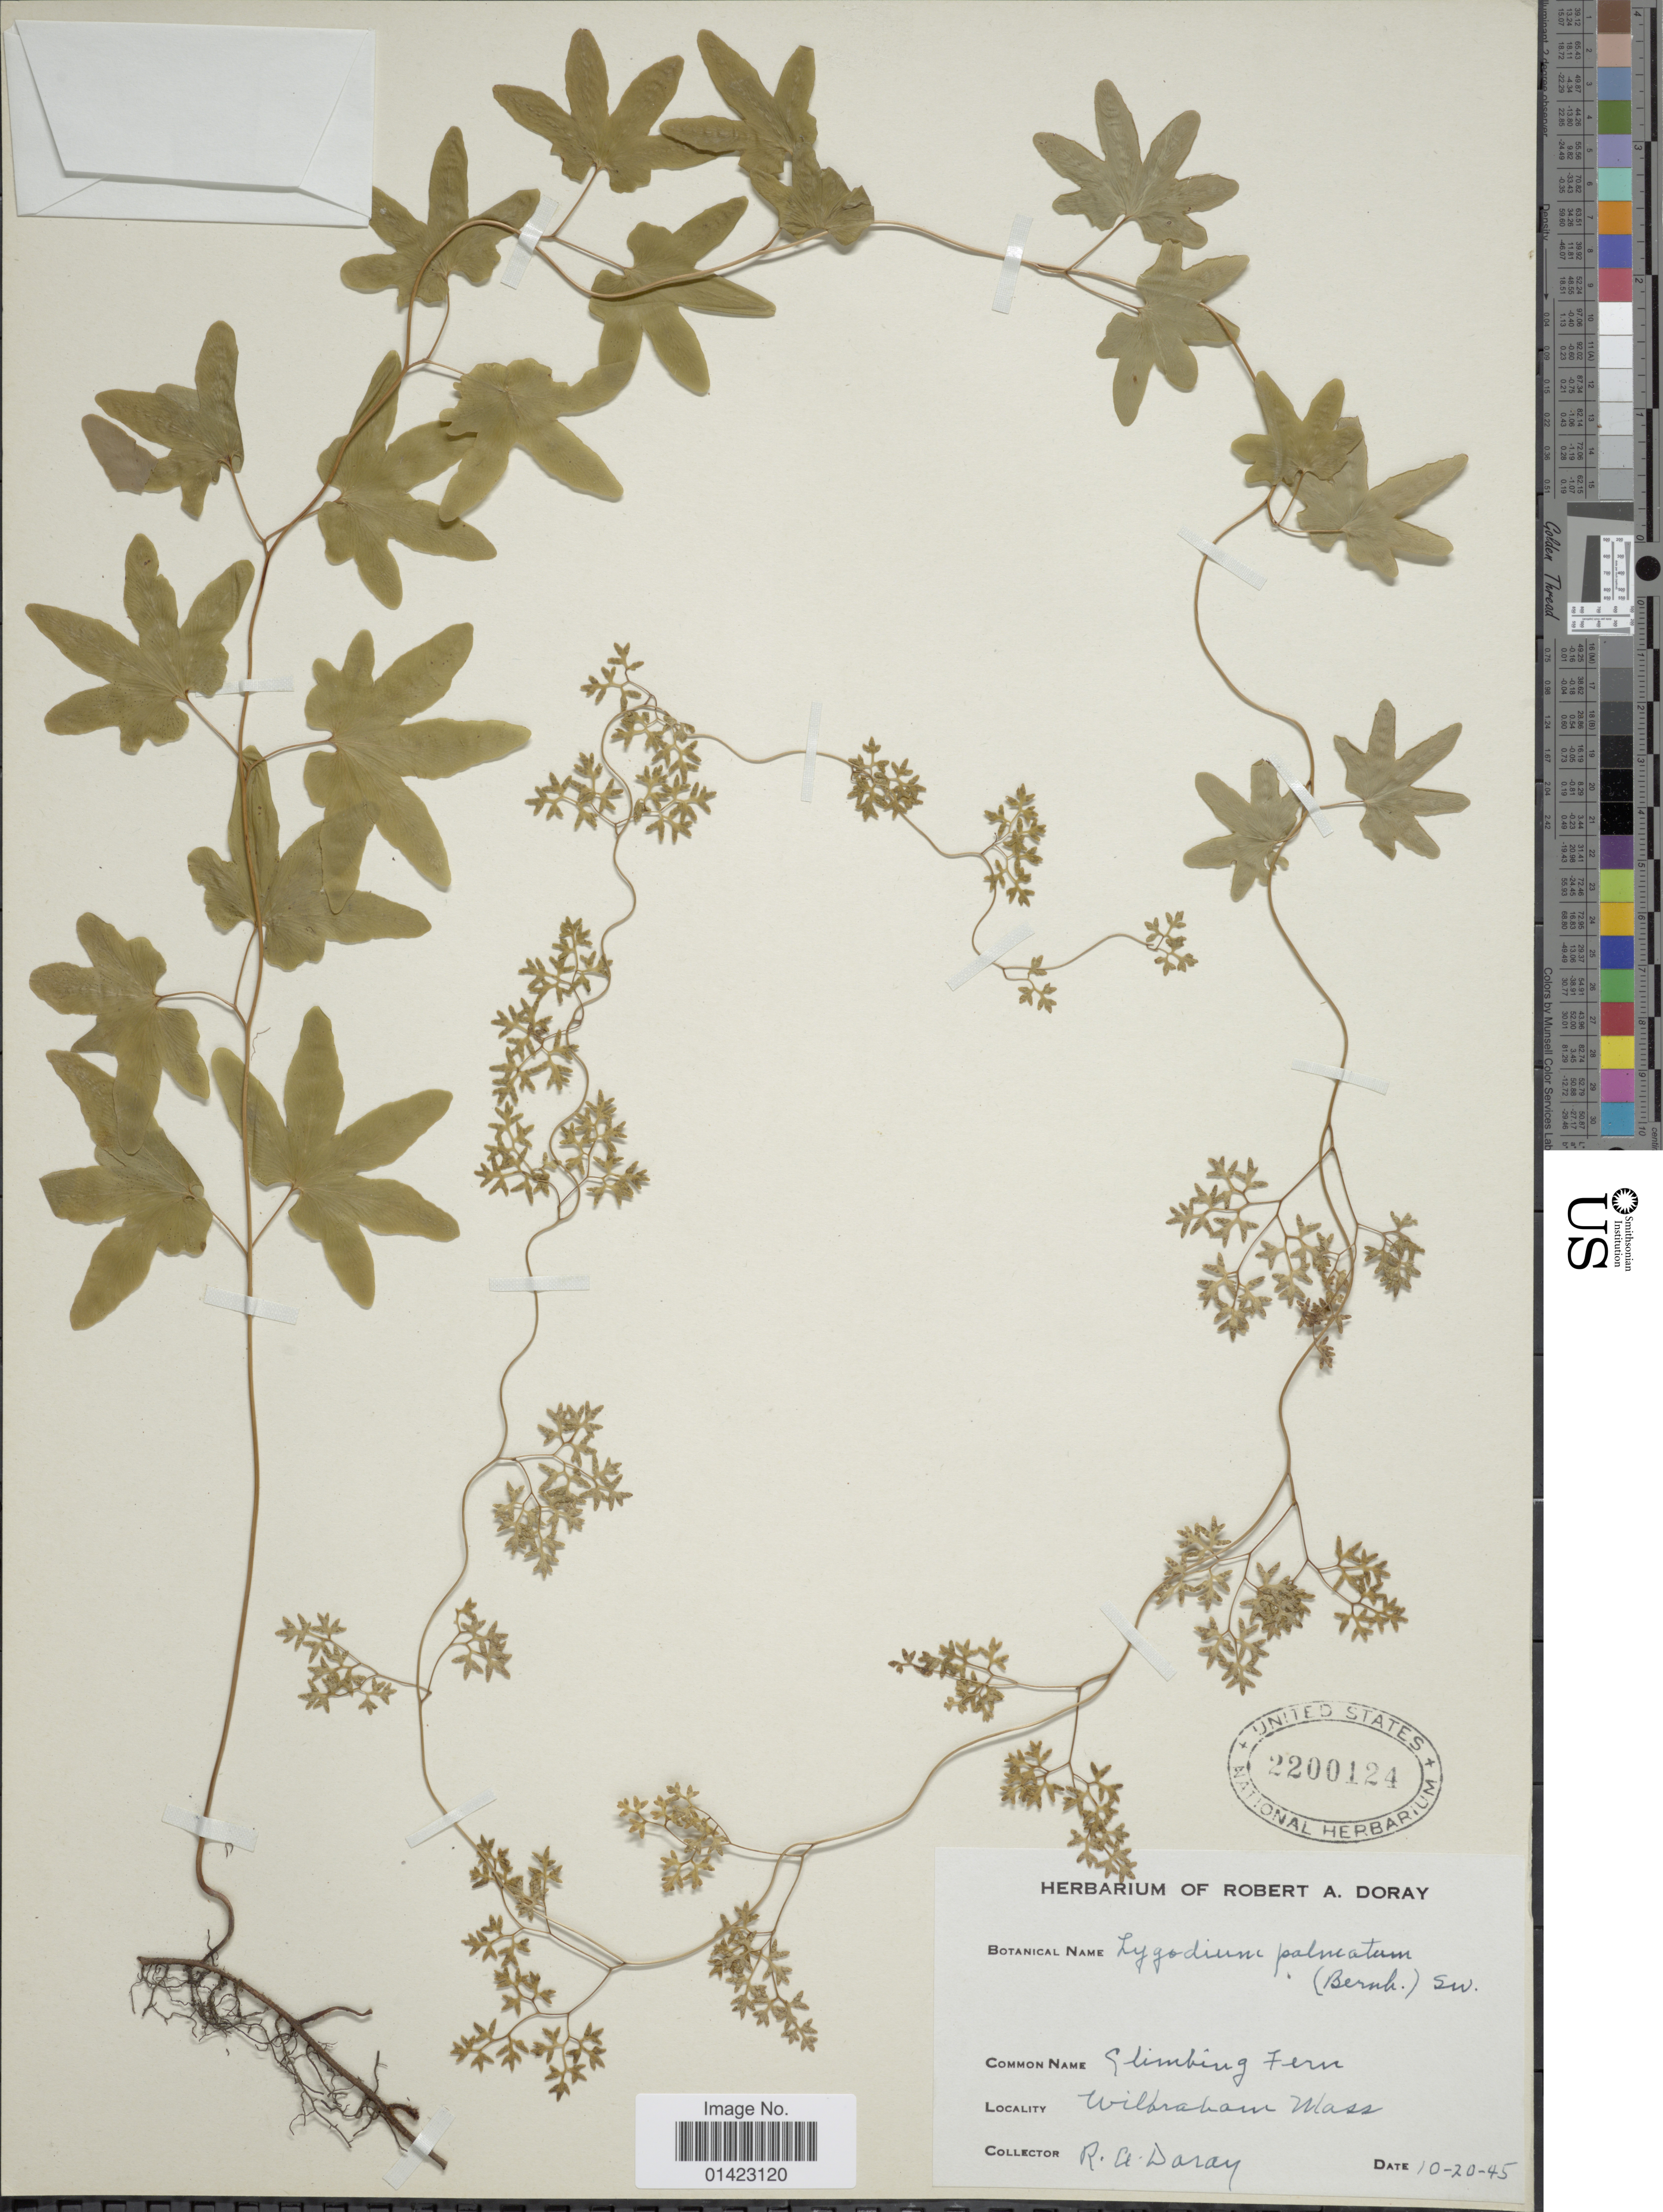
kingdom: Plantae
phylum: Tracheophyta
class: Polypodiopsida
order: Schizaeales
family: Lygodiaceae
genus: Lygodium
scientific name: Lygodium palmatum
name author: (Bernh.) Sw.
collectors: R. Daray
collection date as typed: Transcribed d/m/y: 20/10/45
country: United States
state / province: Massachusetts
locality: Wilbraham Mass.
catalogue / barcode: US 2200124